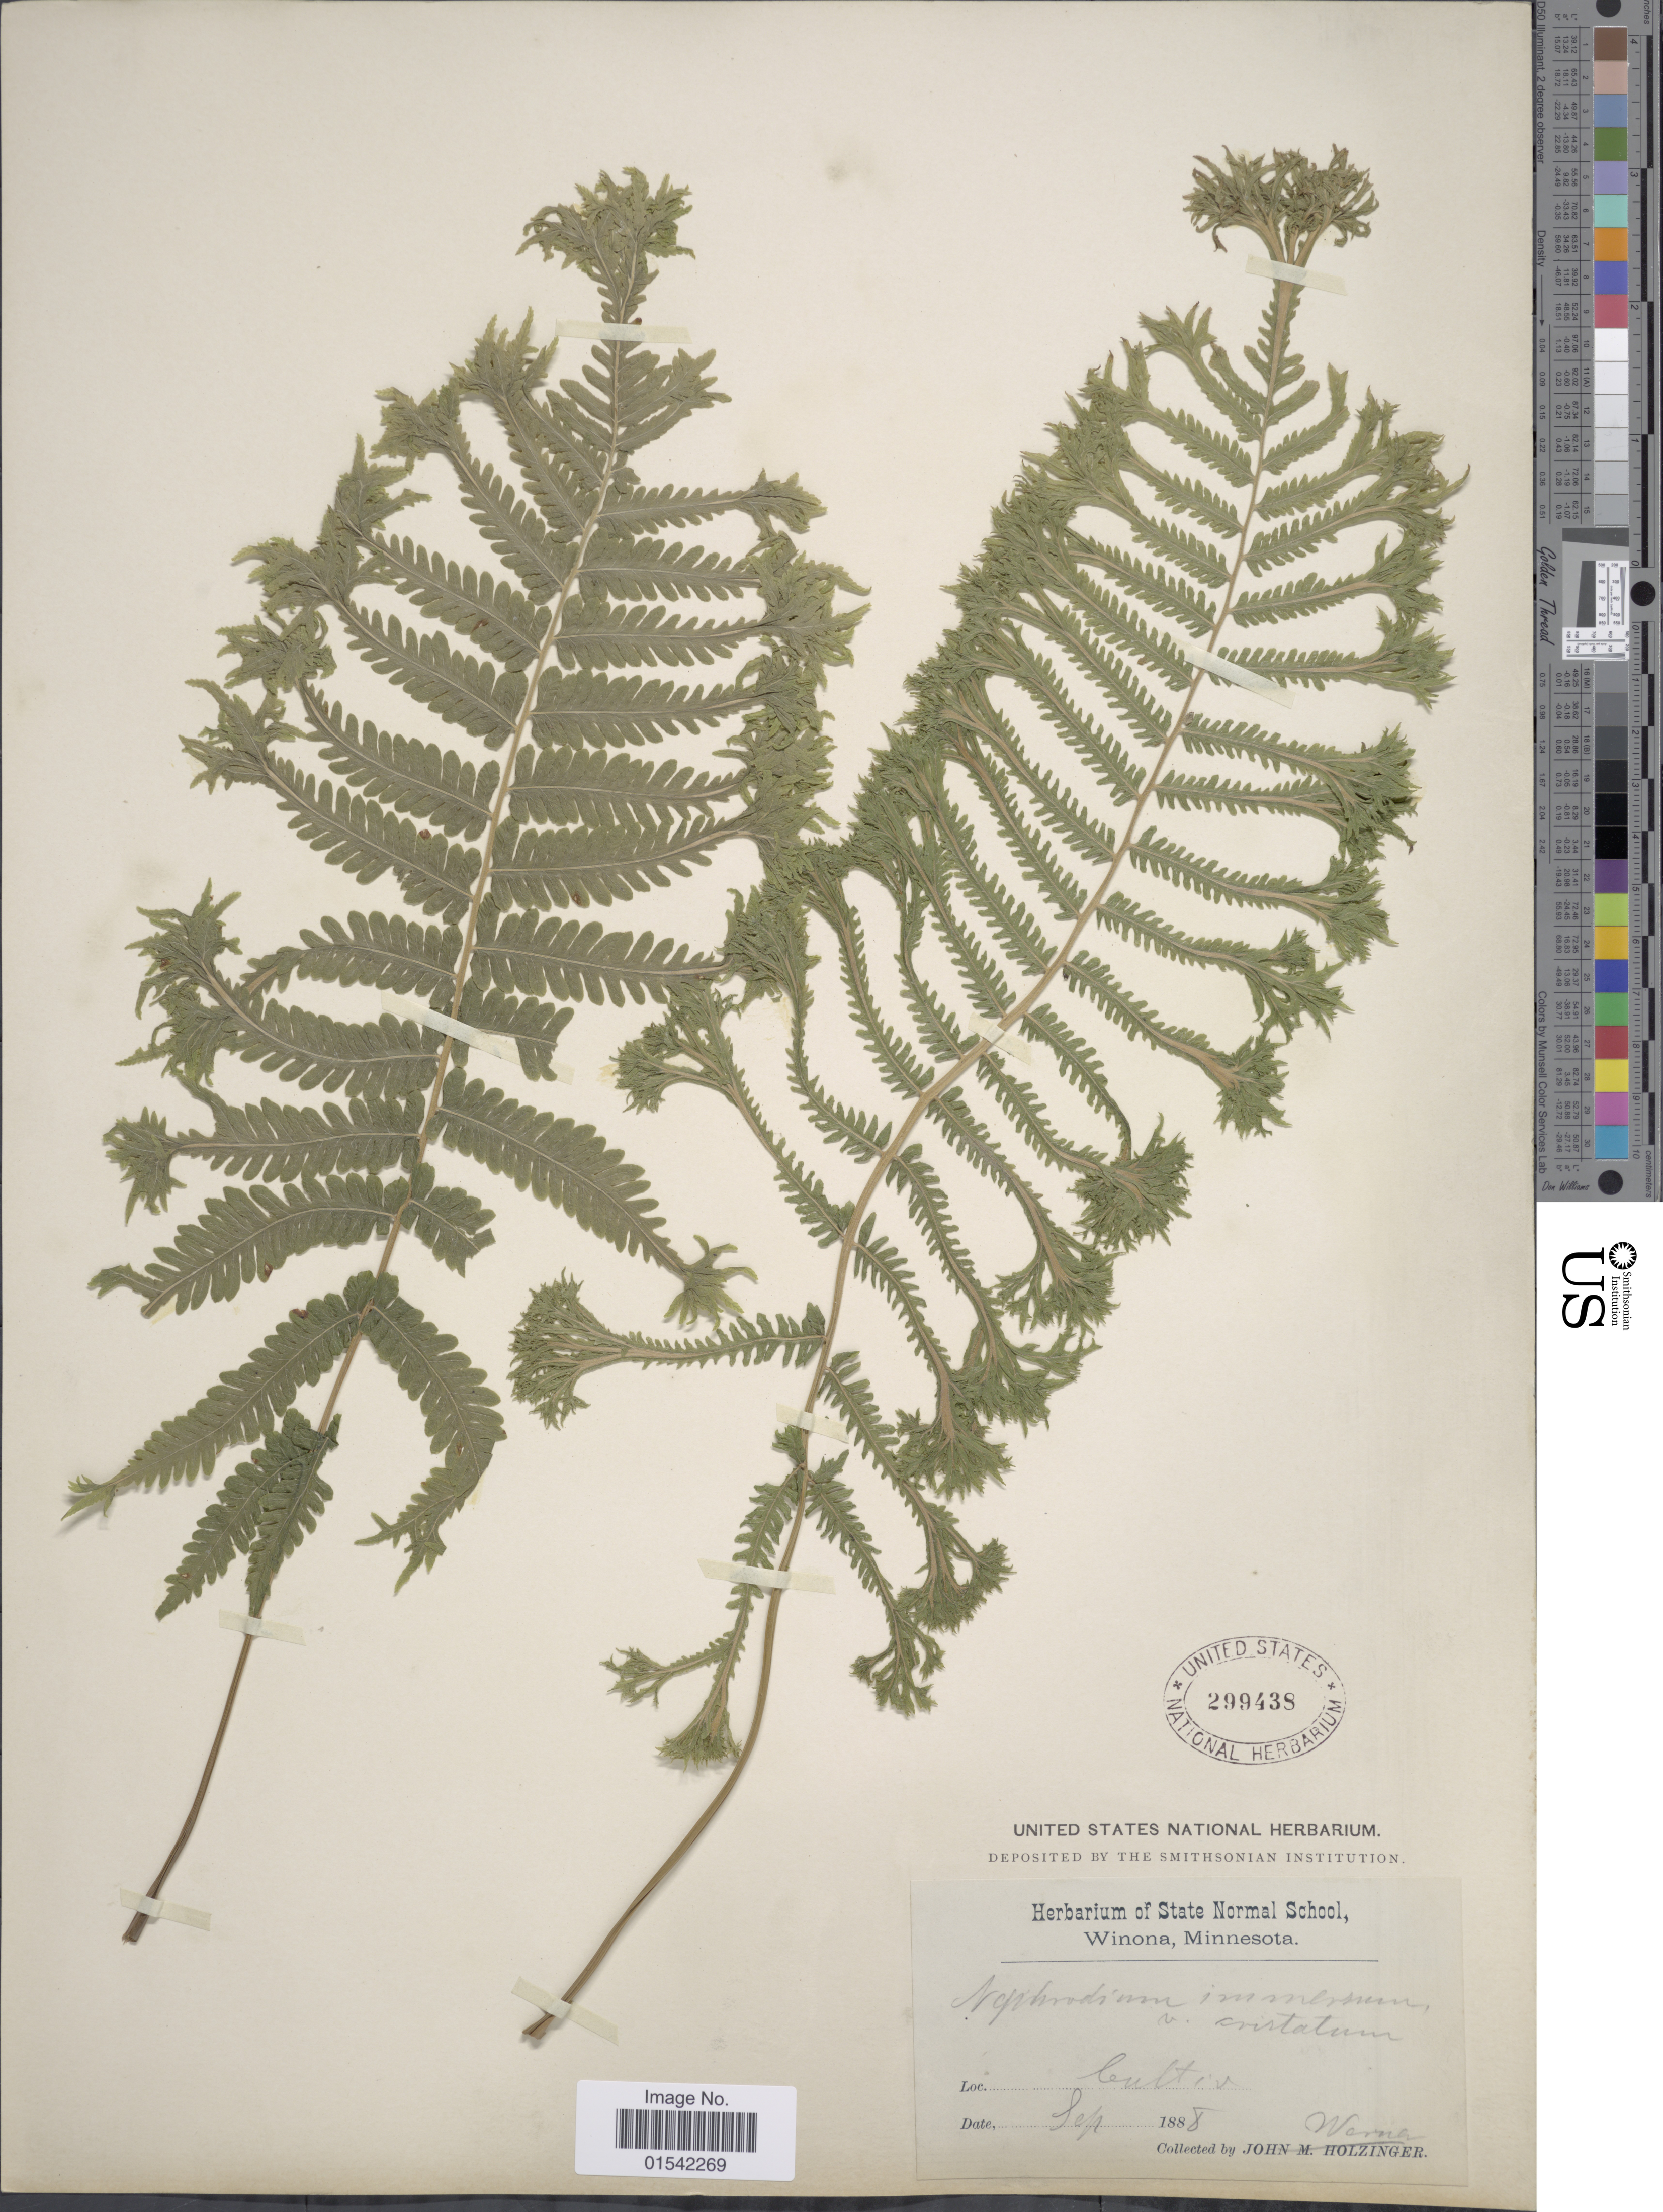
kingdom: Plantae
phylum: Tracheophyta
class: Polypodiopsida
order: Polypodiales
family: Thelypteridaceae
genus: Cyclosorus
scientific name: Cyclosorus immersus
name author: (Blume) S. Linds.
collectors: -. Werner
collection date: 1888-09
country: United States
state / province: Minnesota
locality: Winona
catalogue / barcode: US 299438